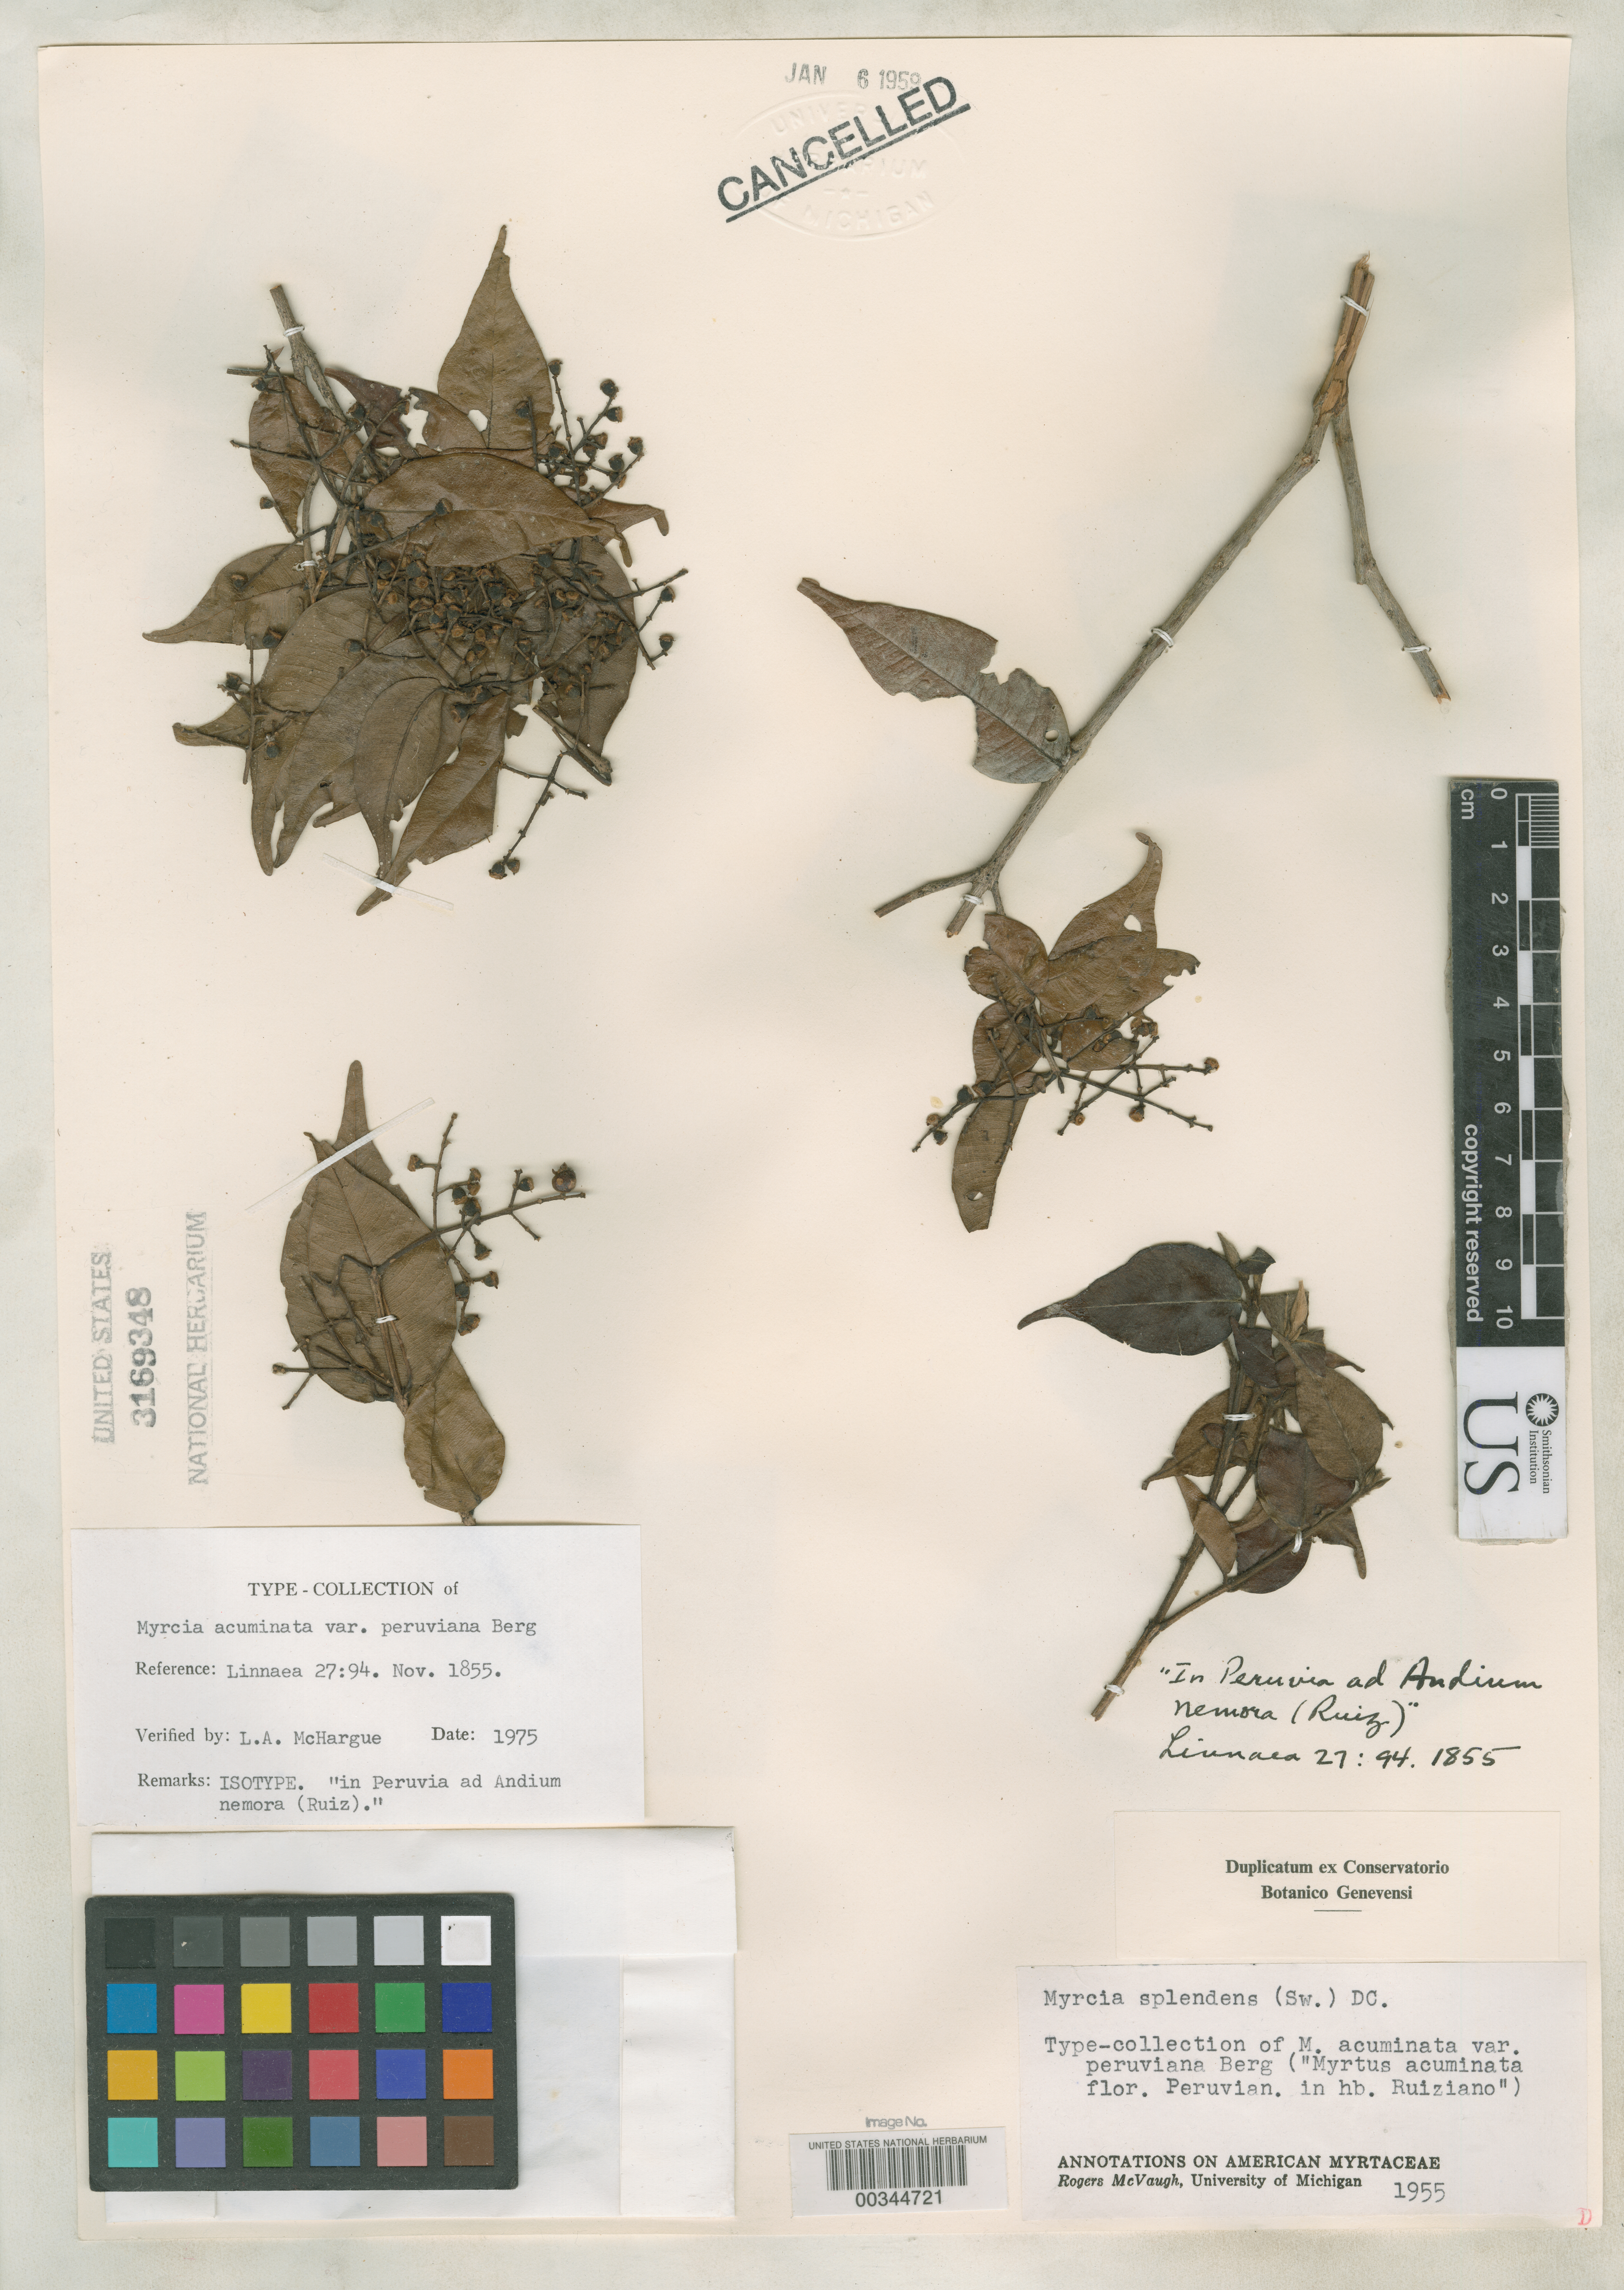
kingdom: Plantae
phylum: Tracheophyta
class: Magnoliopsida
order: Myrtales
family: Myrtaceae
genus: Myrcia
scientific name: Myrcia acuminata var. peruviana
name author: O. Berg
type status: Isotype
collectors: H. Ruiz López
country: Peru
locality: Andium nemora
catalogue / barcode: US 3169348